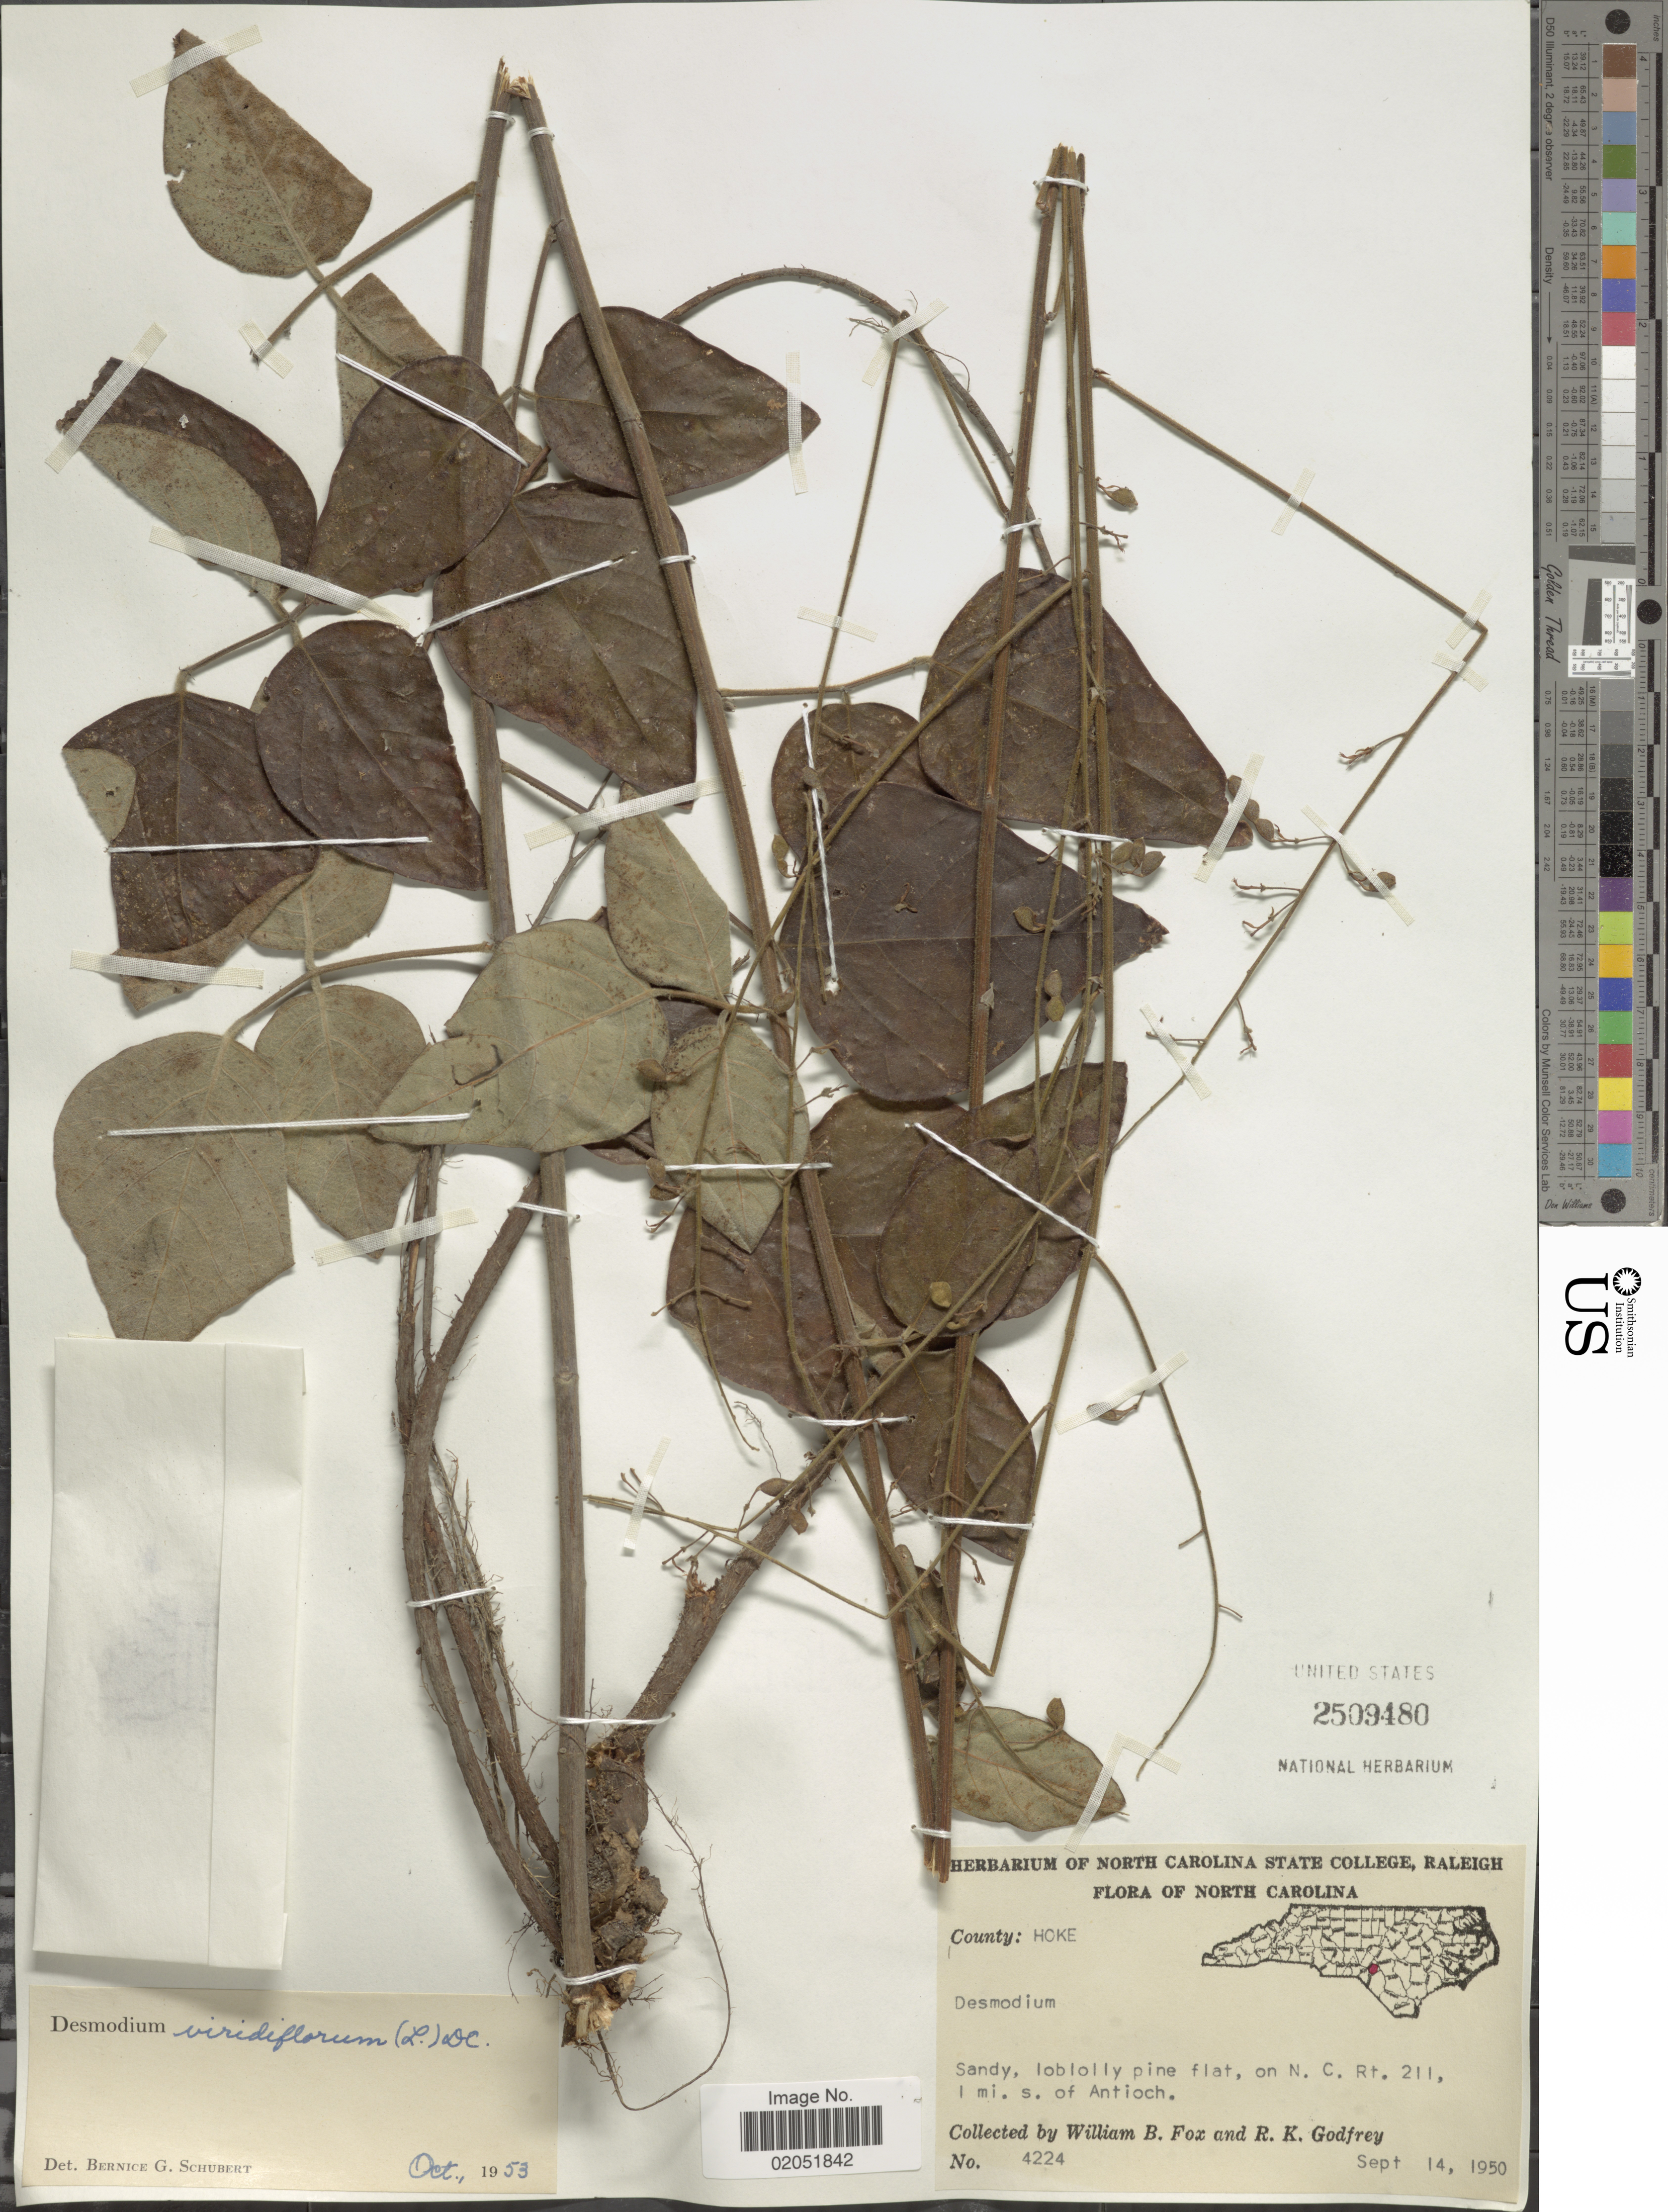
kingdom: Plantae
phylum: Tracheophyta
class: Magnoliopsida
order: Fabales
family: Fabaceae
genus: Desmodium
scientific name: Desmodium viridiflorum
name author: (L.) DC.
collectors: W. B. Fox & R. K. Godfrey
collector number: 4224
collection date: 1950-09-14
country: United States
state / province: North Carolina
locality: North Carolina, County: Hoke. on N.C. rt. 211, 1 mi. s. of Antioch.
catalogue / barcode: US 2509480